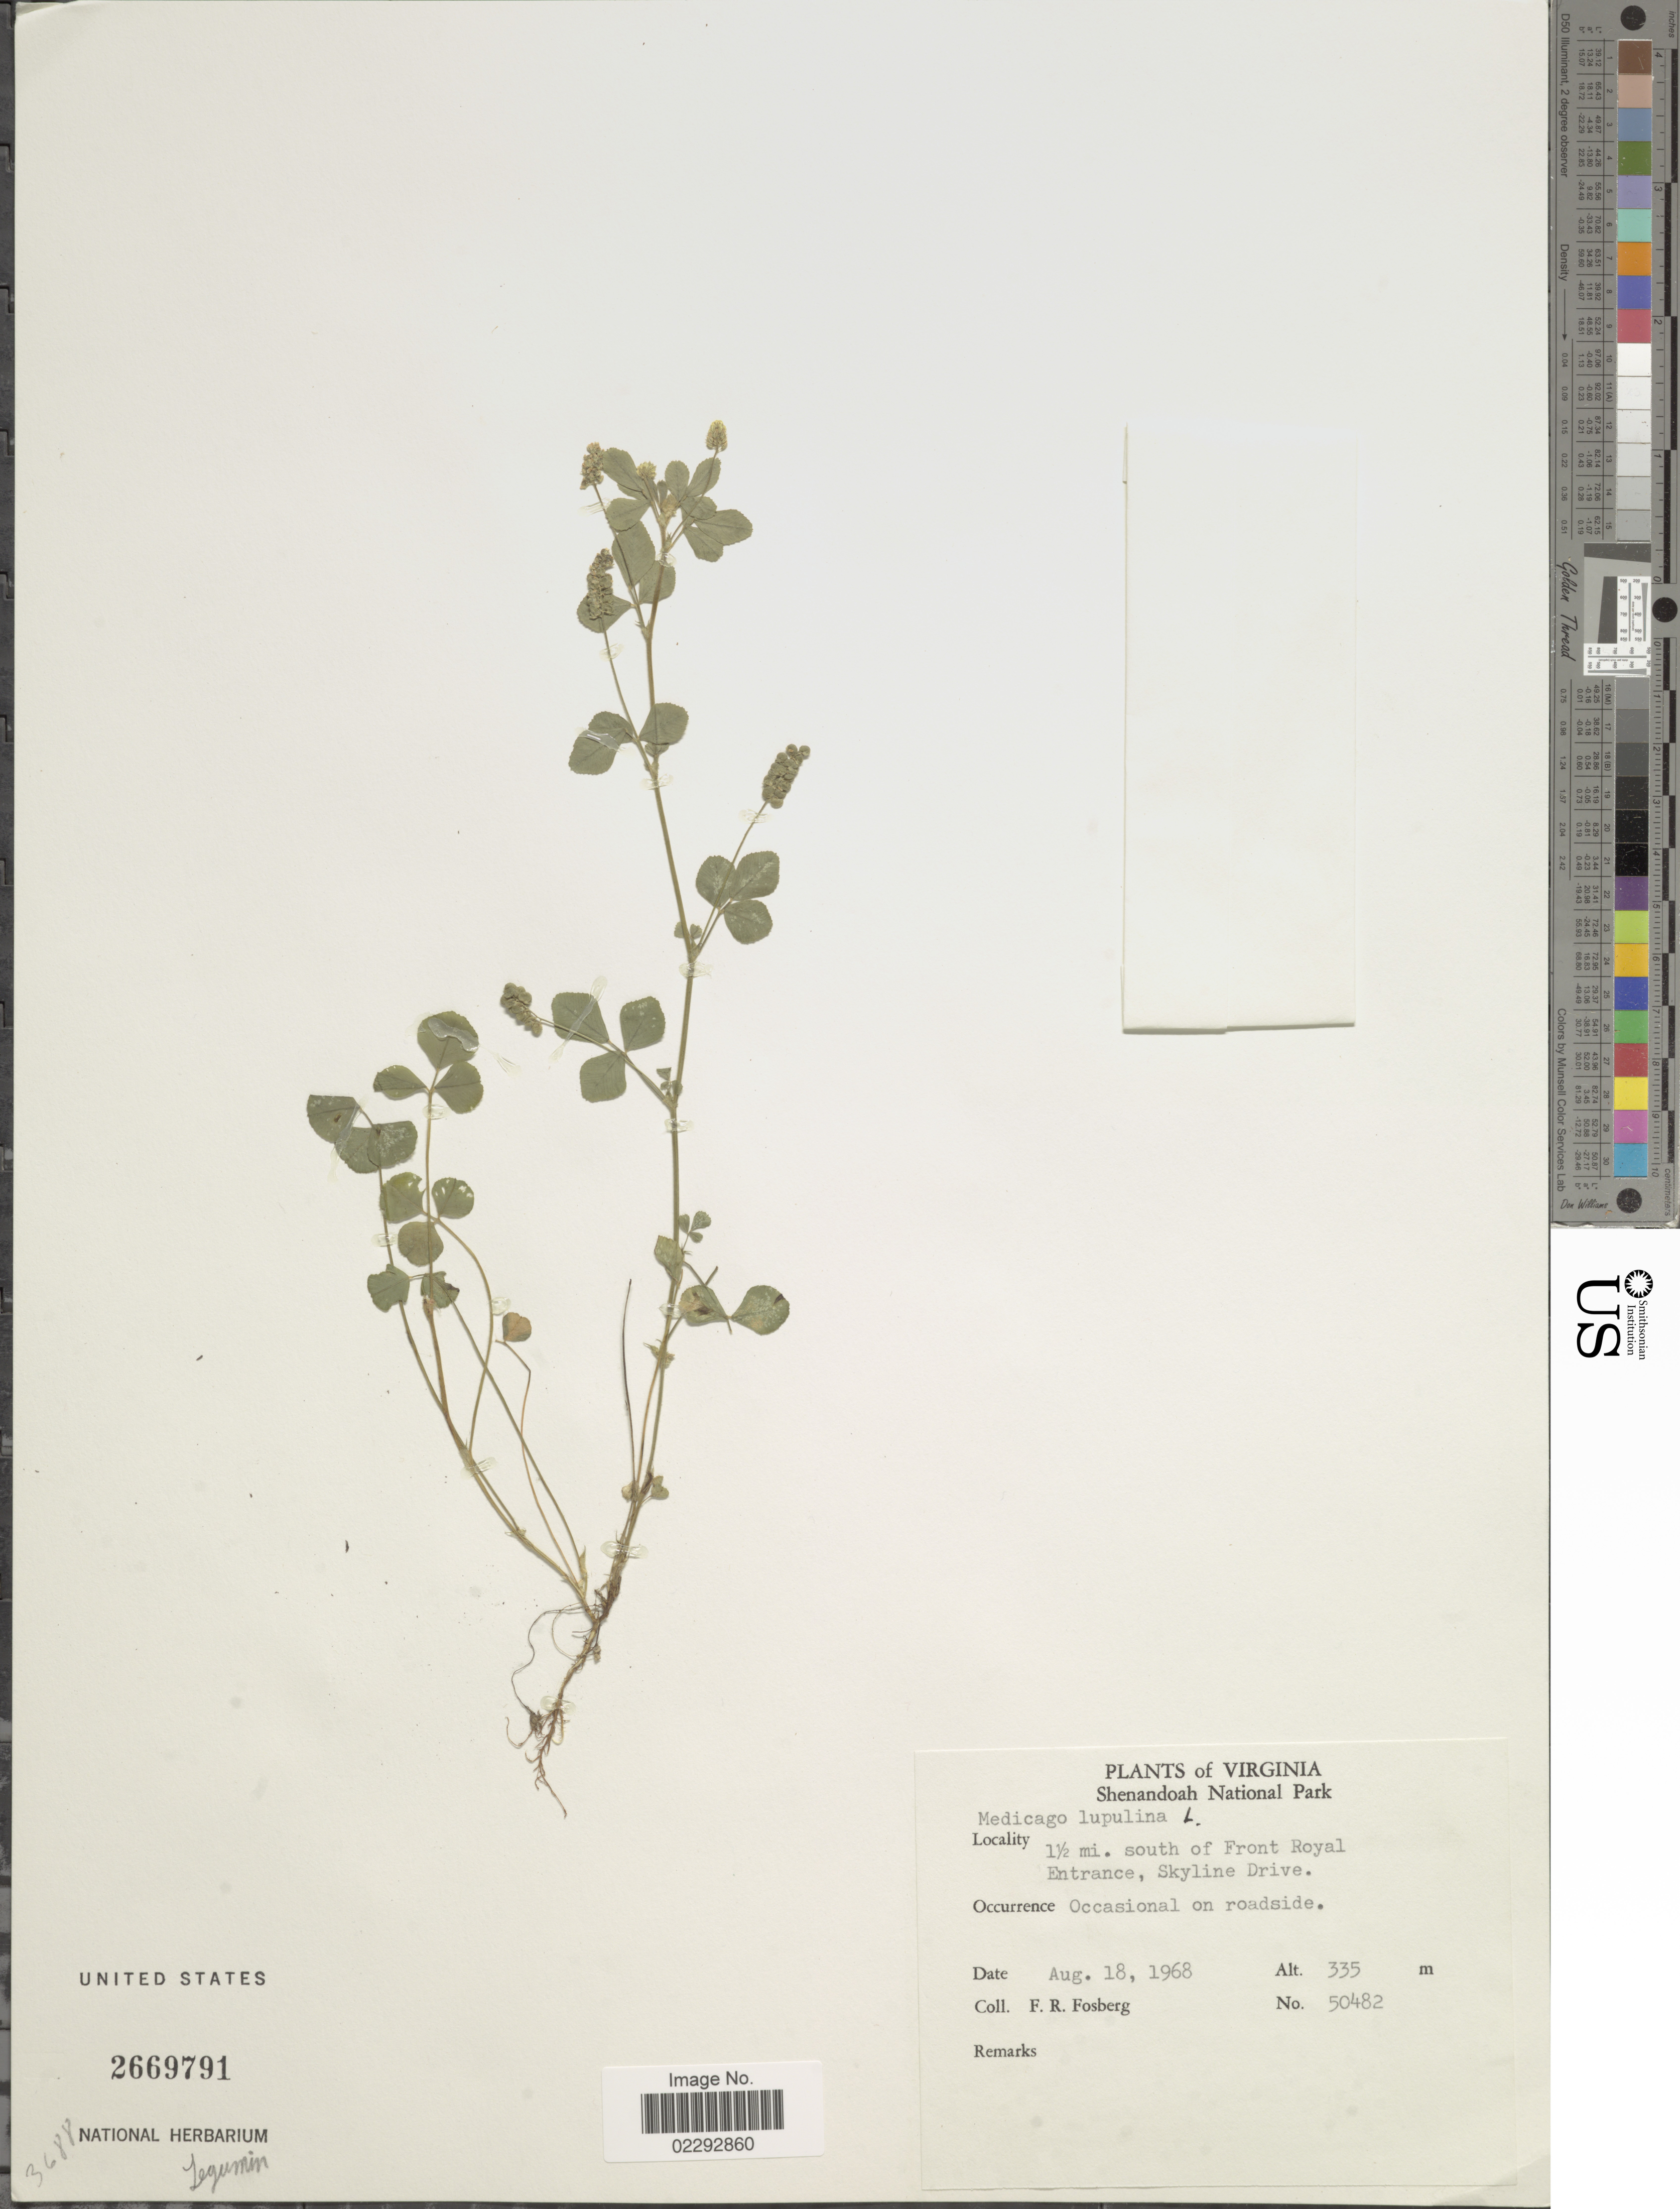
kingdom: Plantae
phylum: Tracheophyta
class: Magnoliopsida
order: Fabales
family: Fabaceae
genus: Medicago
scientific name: Medicago lupulina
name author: L.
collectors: F. R. Fosberg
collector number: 50482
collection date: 1968-08-18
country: United States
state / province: Virginia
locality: Virginia, Shenadoah National 1½ mi. south of Front royal Entrance, Skyline Drive.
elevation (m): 335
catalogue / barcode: US 2669791